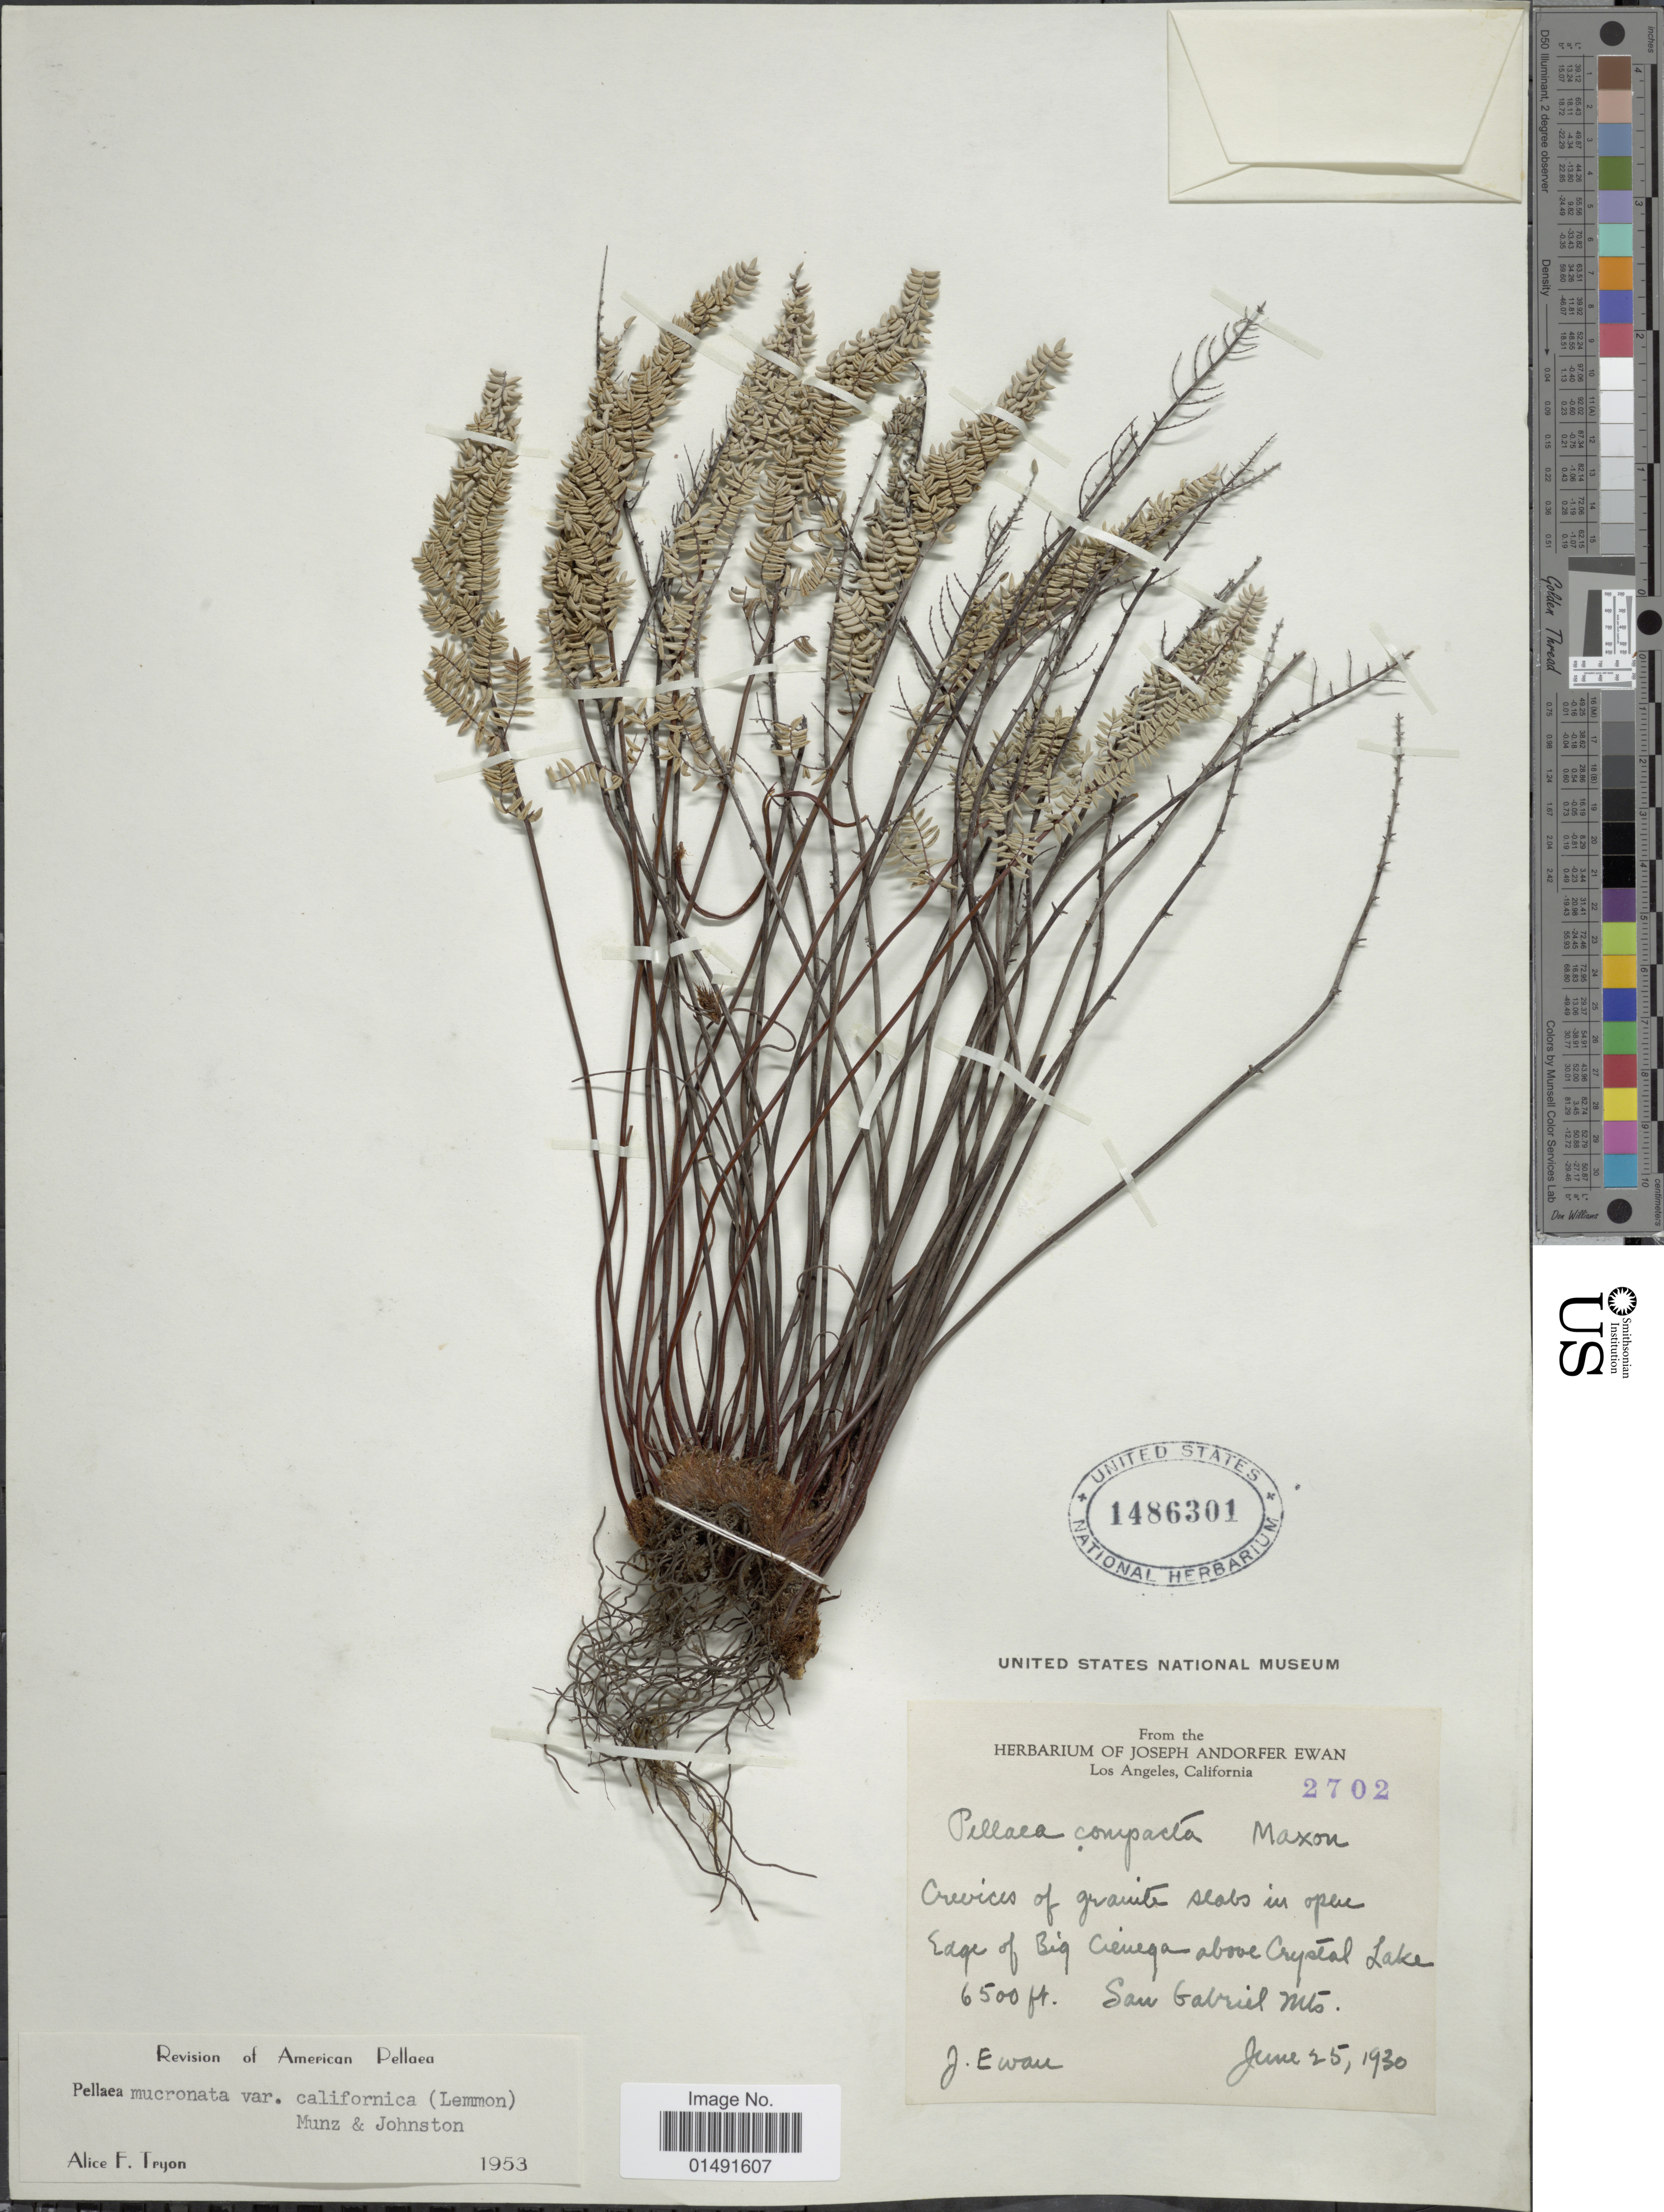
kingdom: Plantae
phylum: Tracheophyta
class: Polypodiopsida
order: Polypodiales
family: Pteridaceae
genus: Pellaea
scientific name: Pellaea mucronata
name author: (D.C. Eaton) D.C. Eaton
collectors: J. A. Ewan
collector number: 2702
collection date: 1930-06-25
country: United States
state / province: California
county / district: Los Angeles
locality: Crevices of granite seabs in open Edge of Big Crenega above Crystal Lake San Gabriel Mts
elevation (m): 1981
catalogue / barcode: US 1486301